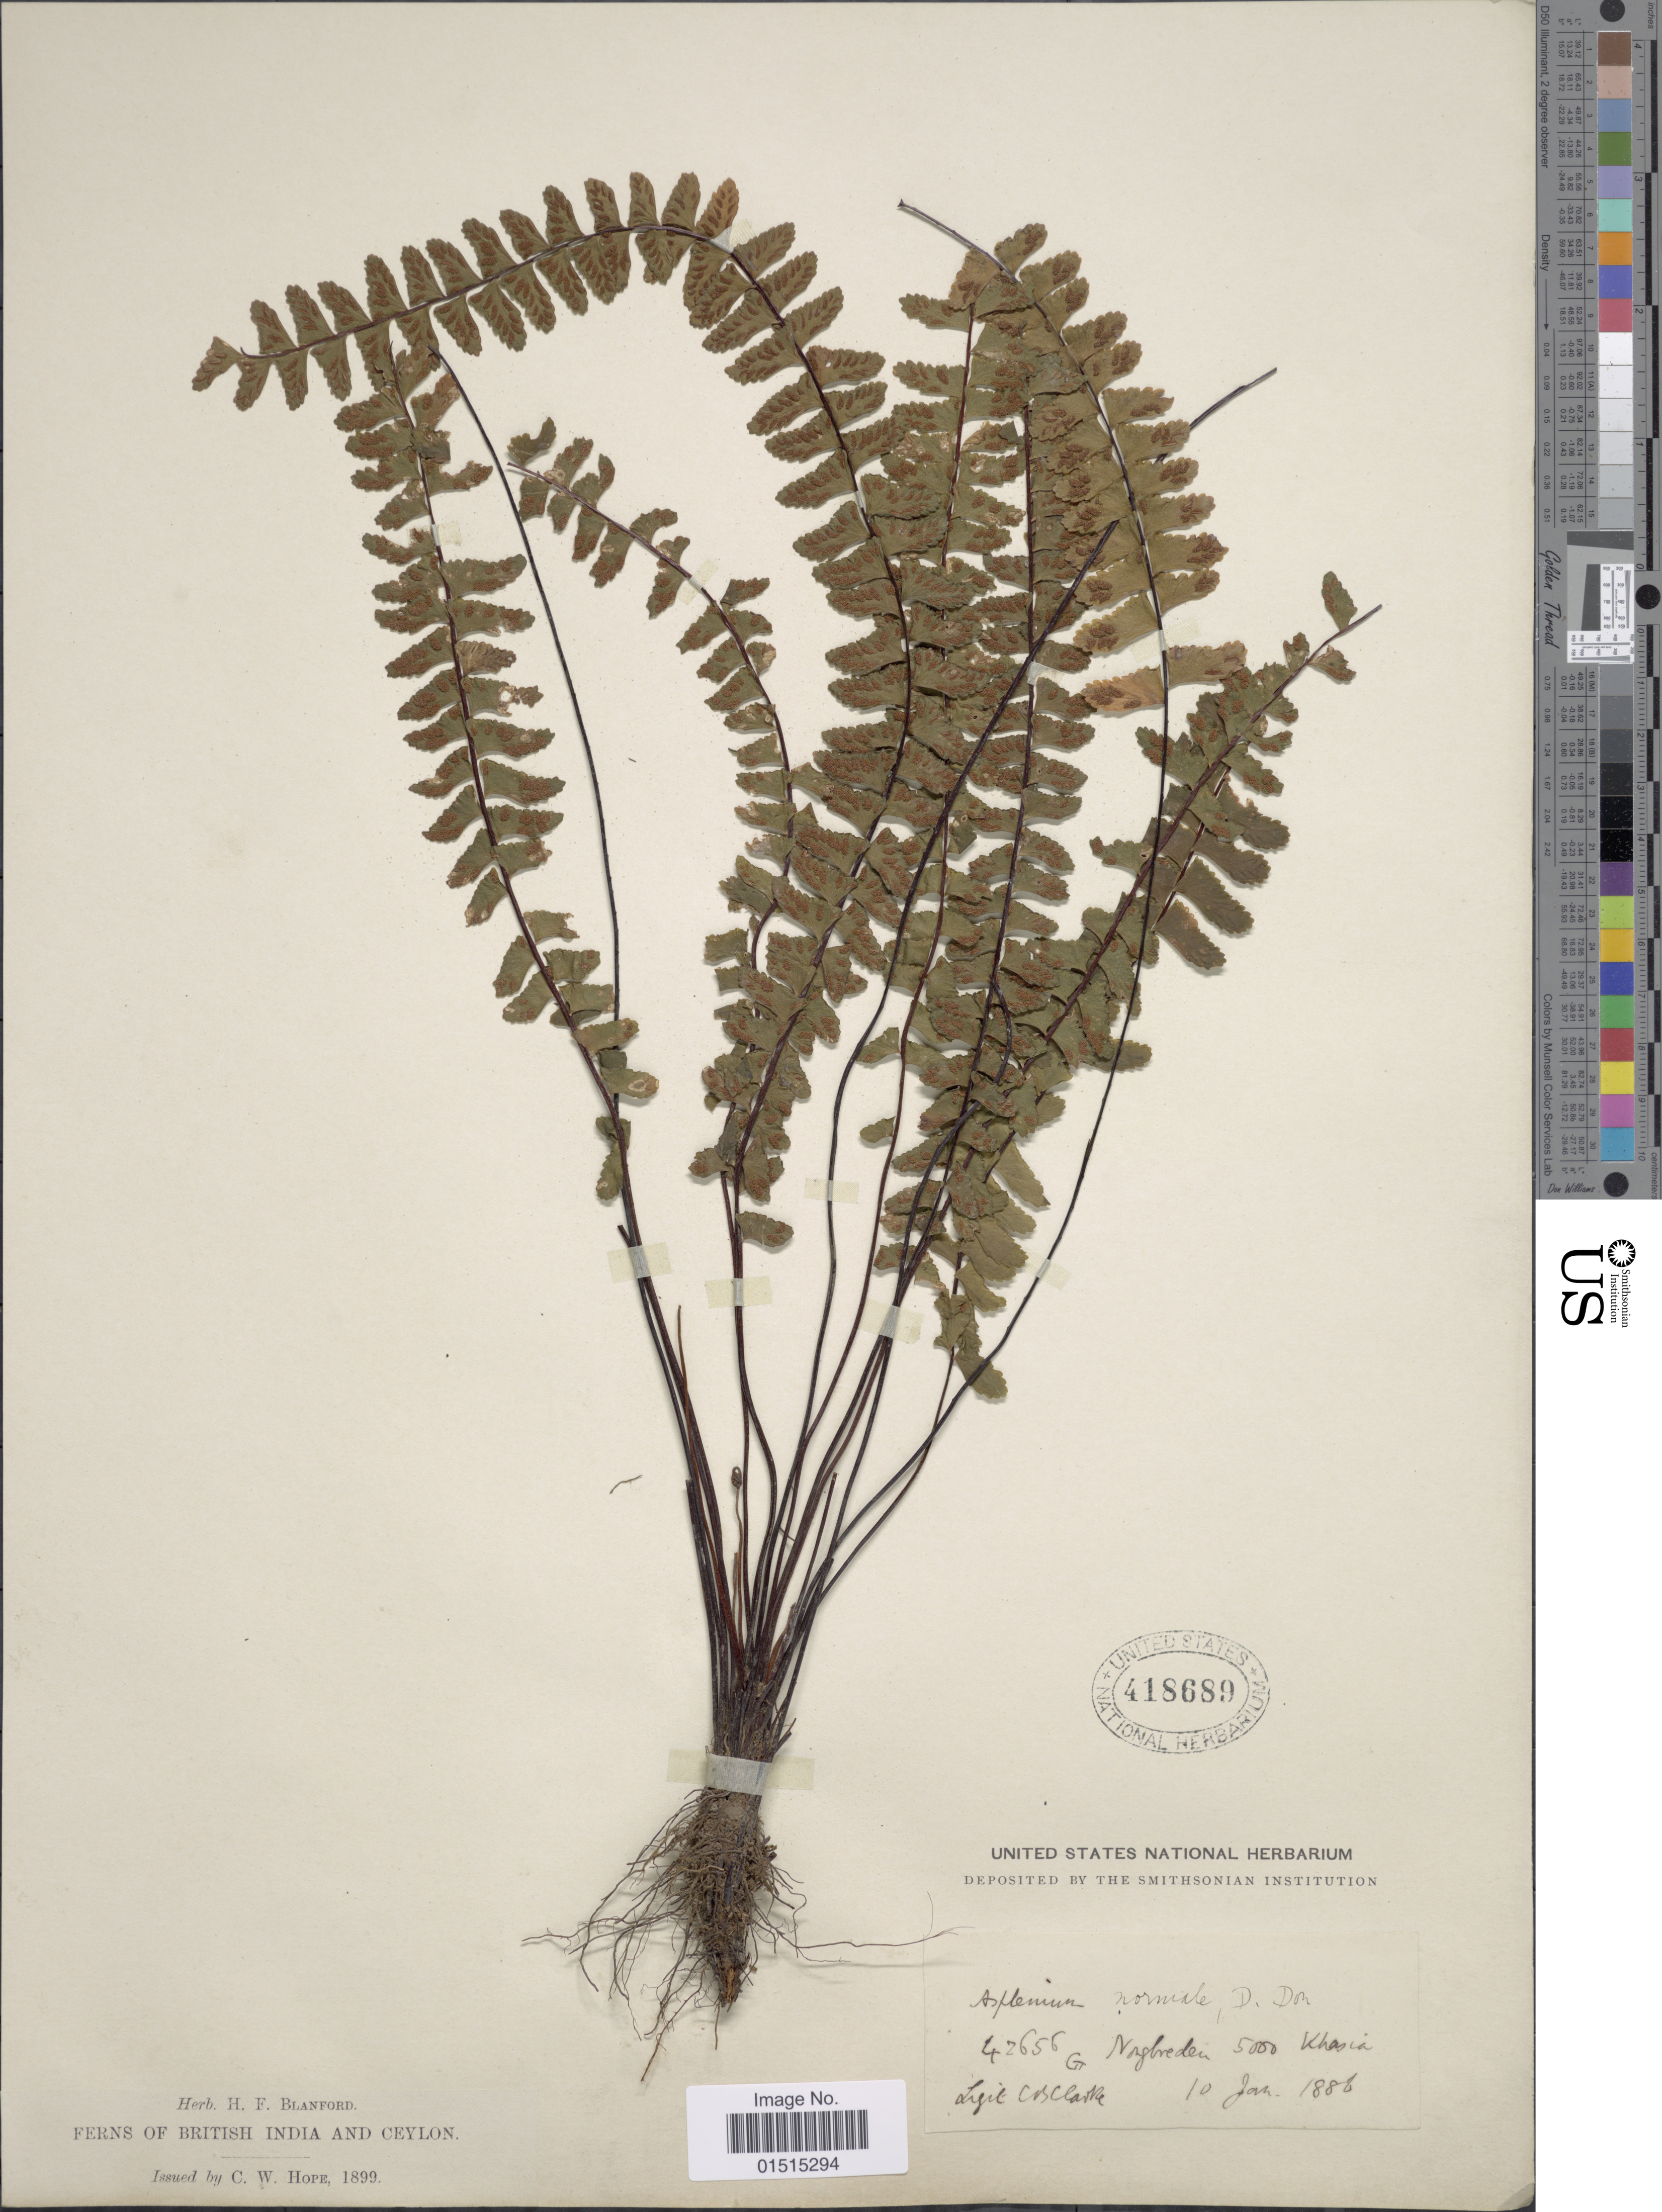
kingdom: Plantae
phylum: Tracheophyta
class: Polypodiopsida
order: Polypodiales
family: Aspleniaceae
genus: Asplenium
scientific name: Asplenium normale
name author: D. Don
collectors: C. B. Clarke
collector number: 47656*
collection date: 1886-01-10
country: India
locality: British India and Ceylon, Nogbreden Khasia [interpreted]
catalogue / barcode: US 418689